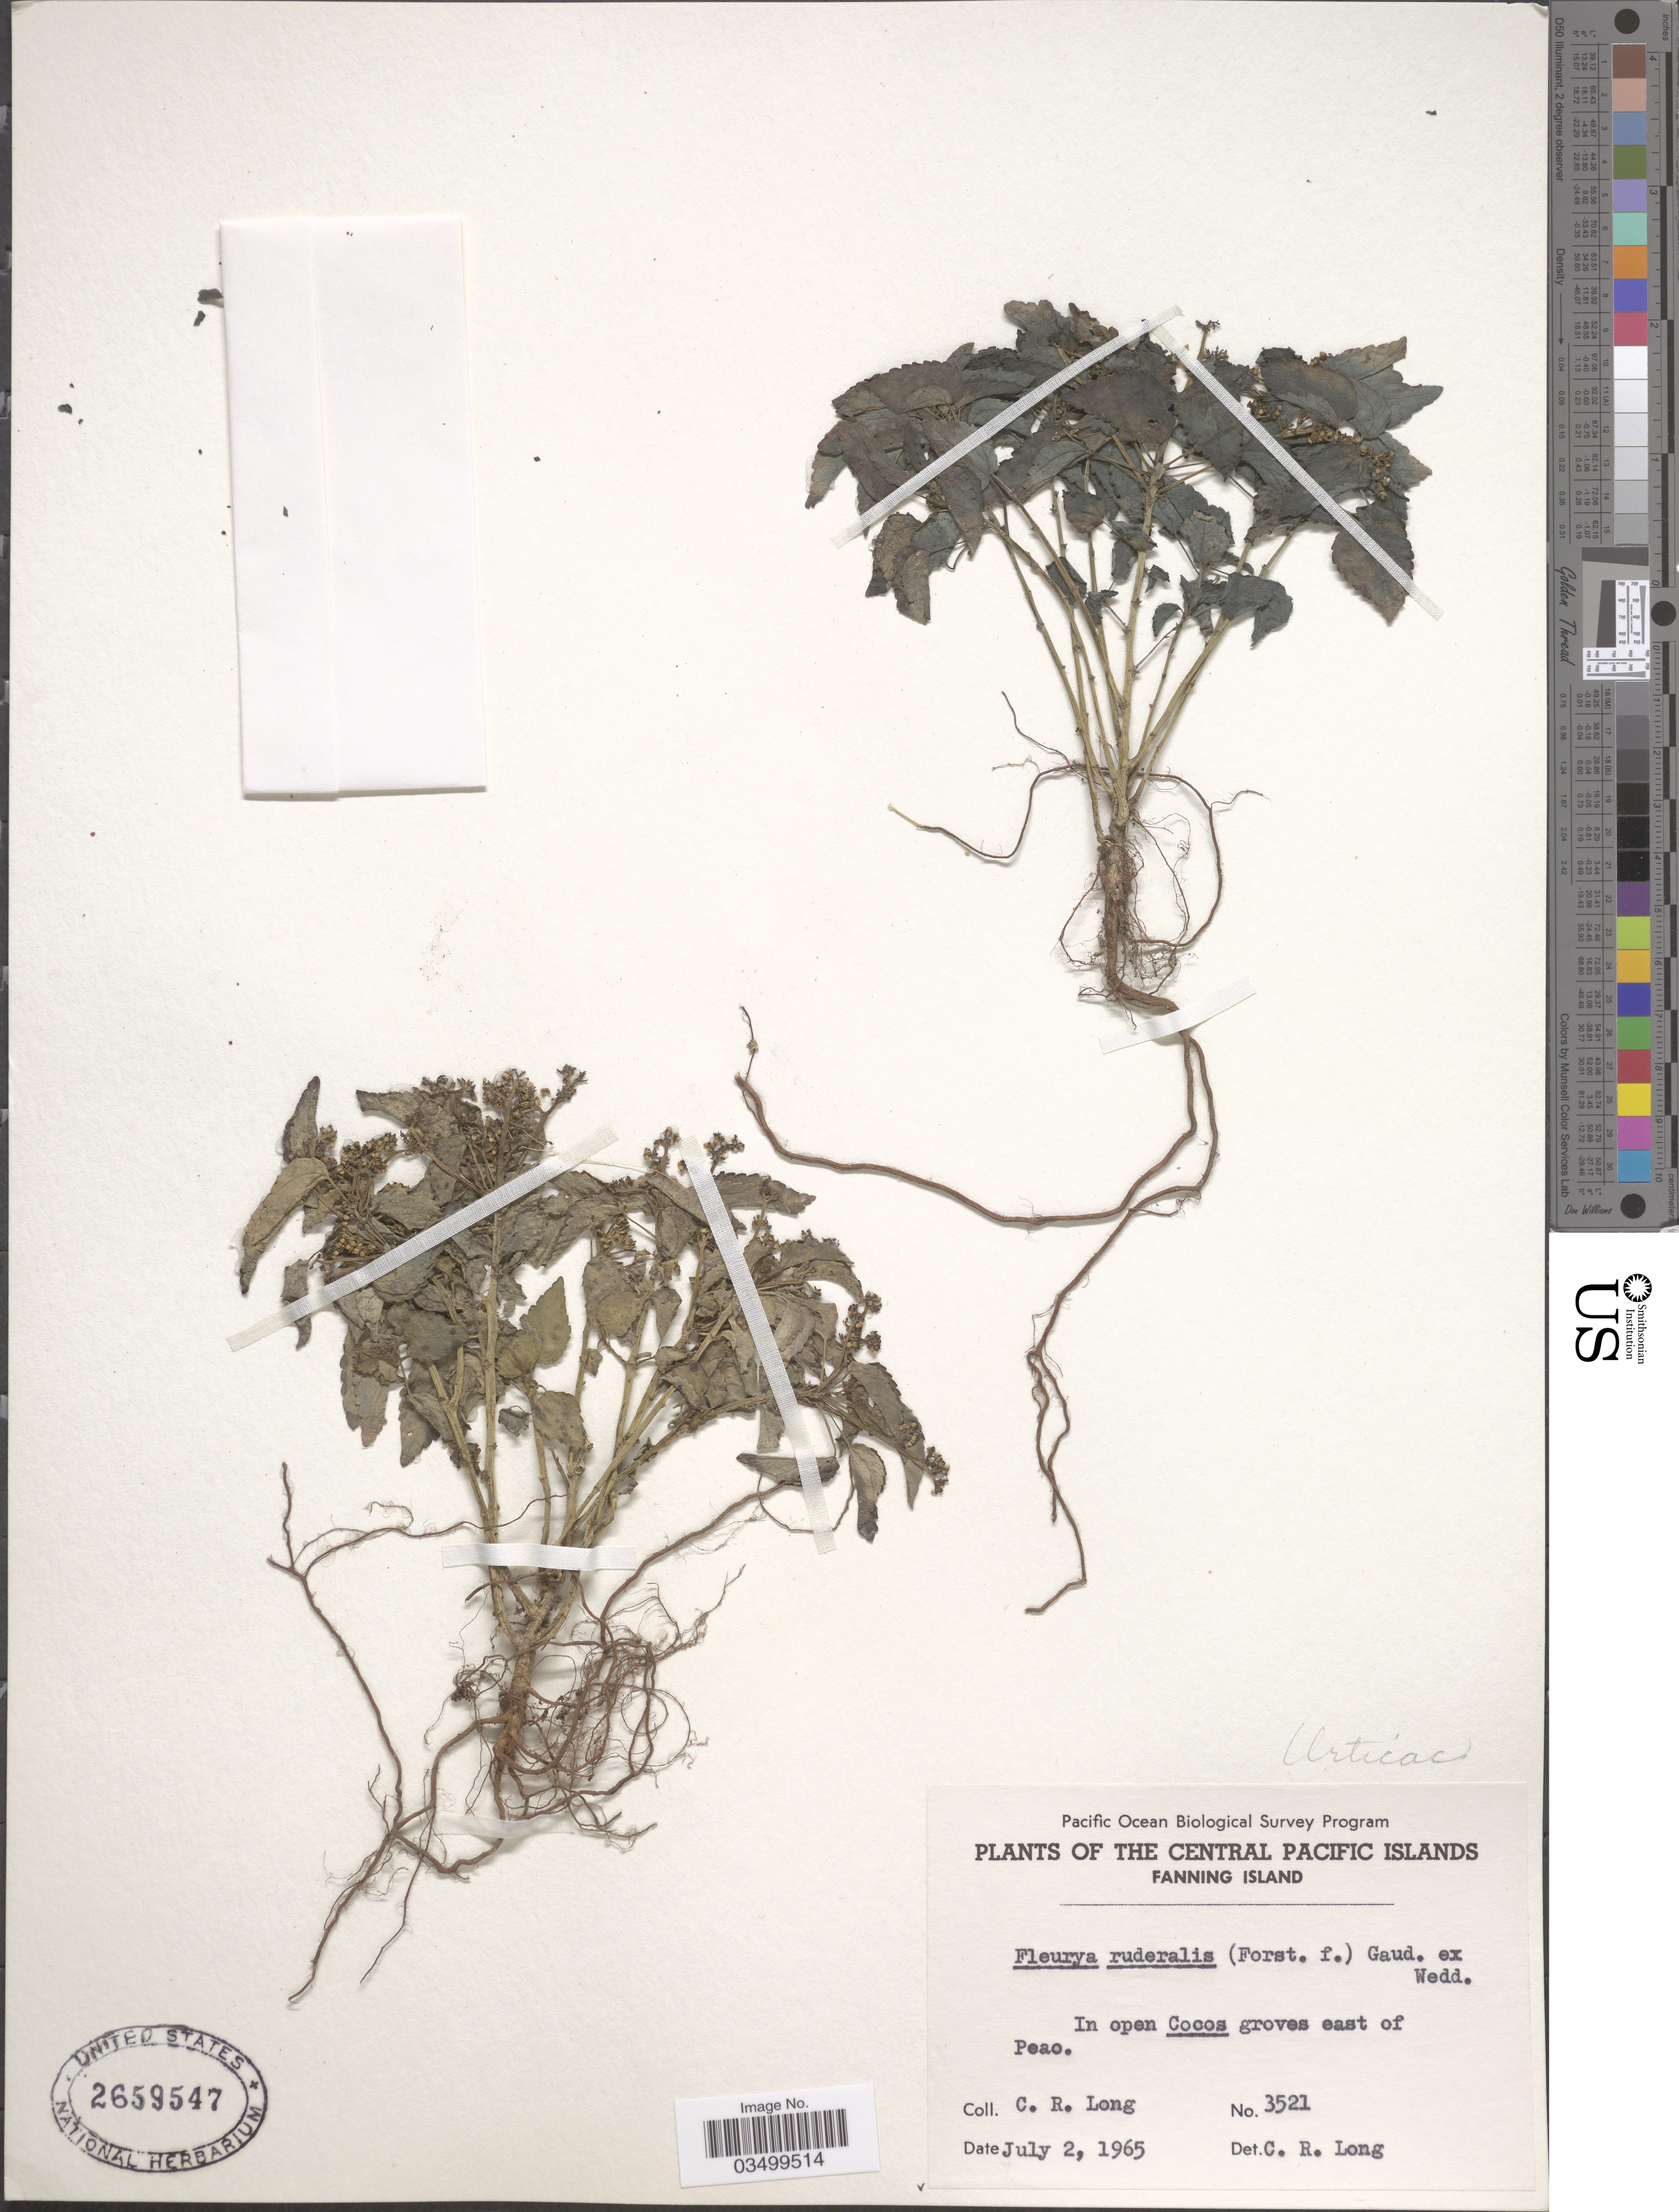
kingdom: Plantae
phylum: Tracheophyta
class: Magnoliopsida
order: Rosales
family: Urticaceae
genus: Laportea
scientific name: Laportea ruderalis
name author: (G. Forst.) Chew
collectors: C. R. Long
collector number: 3521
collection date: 1965-07-02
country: Kiribati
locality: Central Pacific Islands. Fanning Island. In open Cocos groves east of Peao.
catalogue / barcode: US 2659547